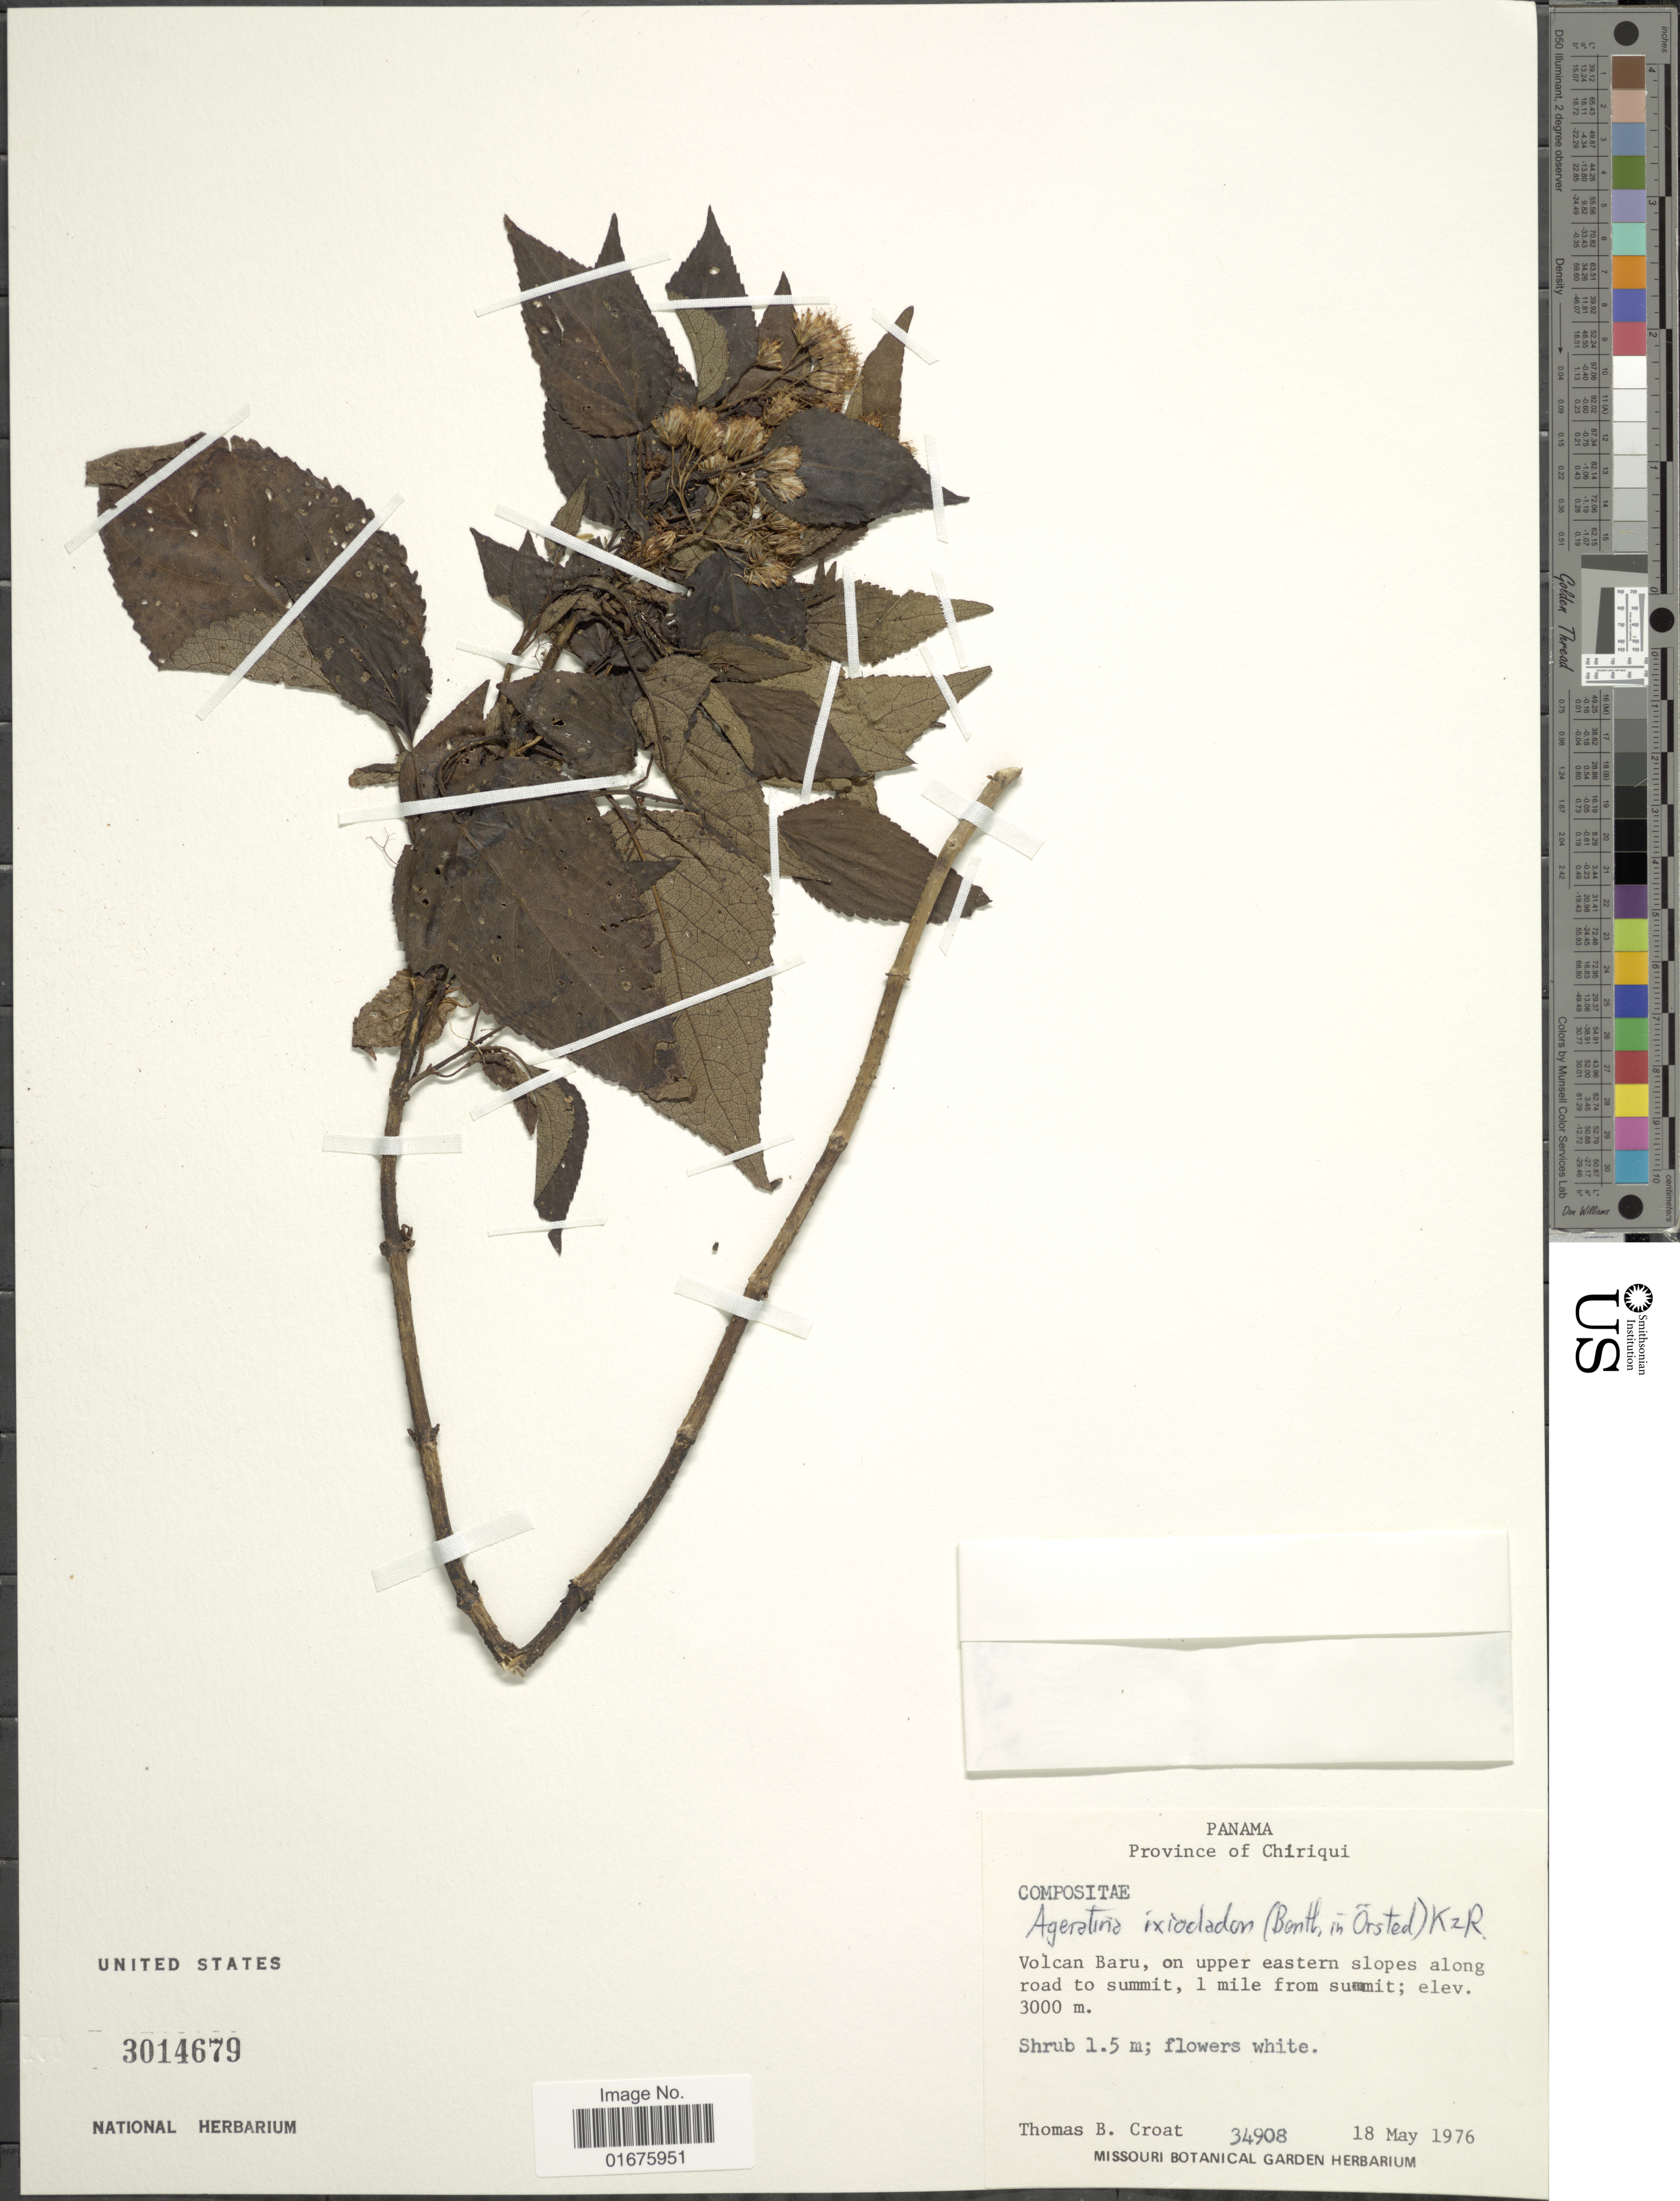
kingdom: Plantae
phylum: Tracheophyta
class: Magnoliopsida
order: Asterales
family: Asteraceae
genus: Ageratina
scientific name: Ageratina ixiocladon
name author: (Benth. ex Oerst.) R.M. King & H. Rob.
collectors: T. B. Croat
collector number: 34908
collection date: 1976-05-18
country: Panama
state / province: Chiriqui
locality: Volcan Baru, on upper eastern slopes along road to summit, 1 mile from summit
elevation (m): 3000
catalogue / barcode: US 3014679